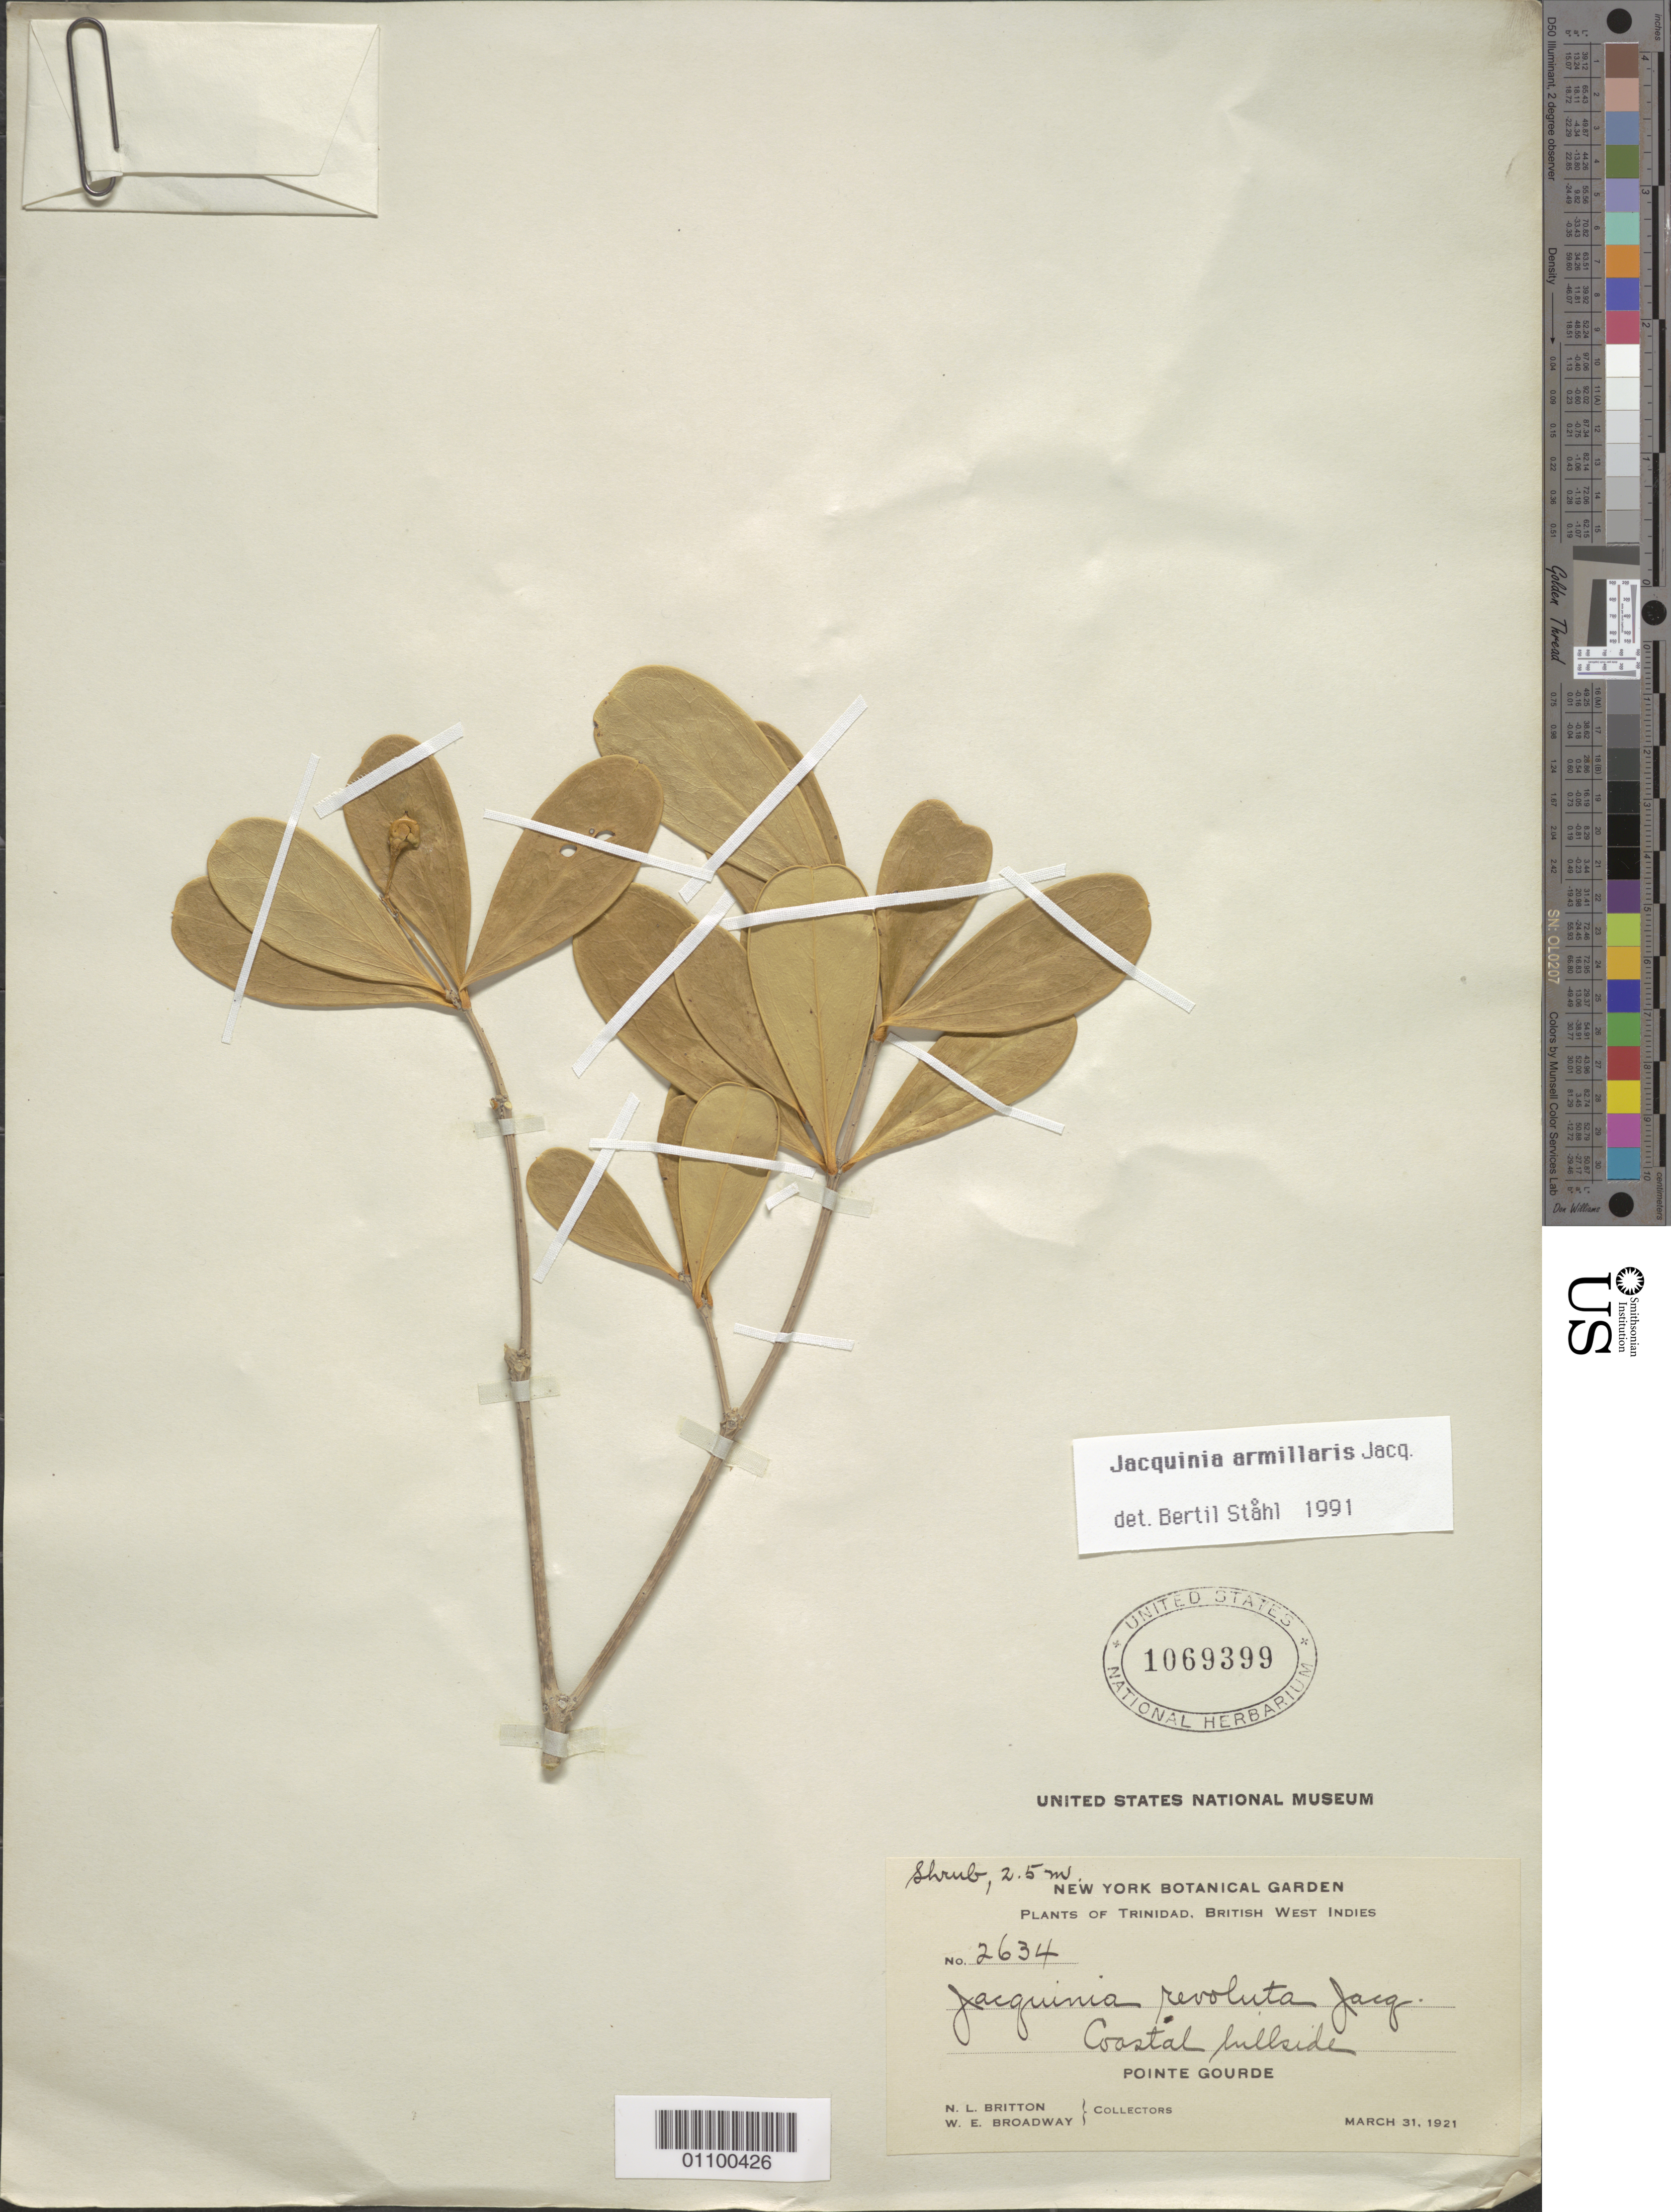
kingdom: Plantae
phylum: Tracheophyta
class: Magnoliopsida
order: Ericales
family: Primulaceae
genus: Jacquinia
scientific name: Jacquinia armillaris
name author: Jacq.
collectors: N. Britton & W. E. Broadway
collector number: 2634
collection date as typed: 31 Mar 1921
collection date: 1921-03-31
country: Trinidad and Tobago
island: Trinidad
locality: Pointe Gourde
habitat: coastal hillside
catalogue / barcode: US 1069399